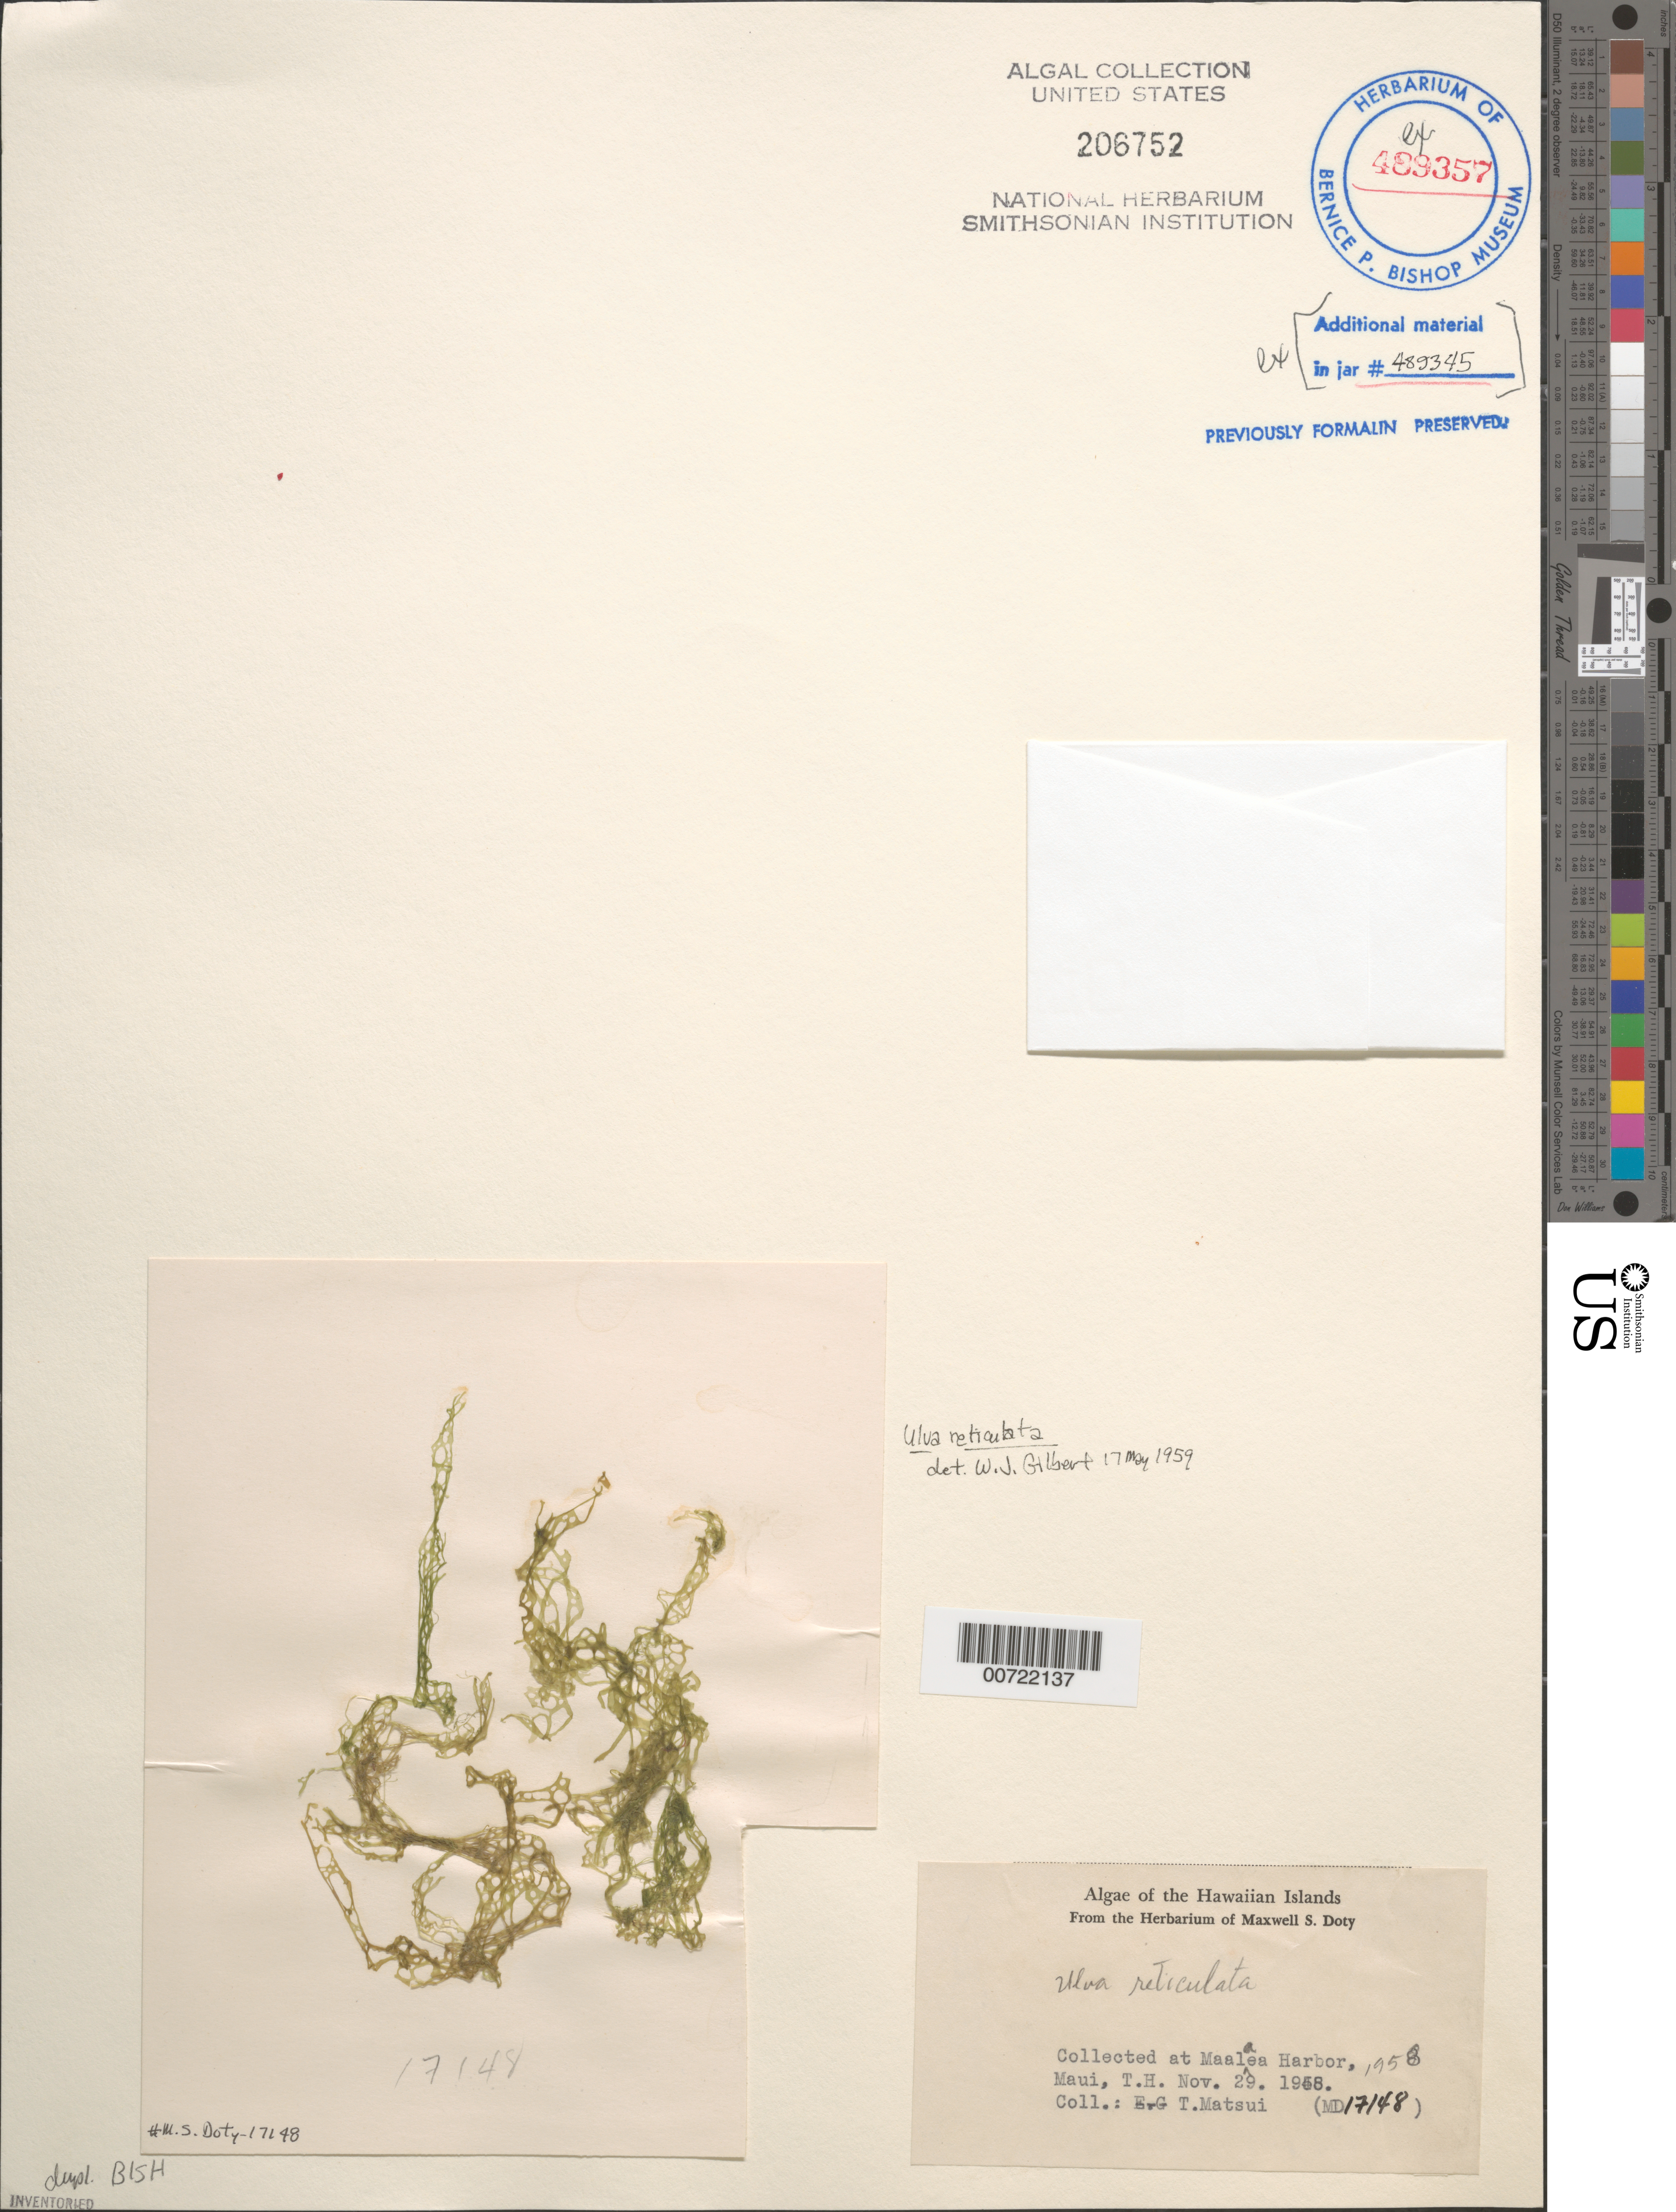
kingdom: Plantae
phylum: Chlorophyta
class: Ulvophyceae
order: Ulvales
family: Ulvaceae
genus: Ulva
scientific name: Ulva reticulata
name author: Forssk.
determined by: Gilbert, W. J.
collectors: T. Matsui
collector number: MSD 17148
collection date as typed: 29 Nov 1958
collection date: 1958-11-29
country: United States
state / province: Hawaii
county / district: Maui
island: Maui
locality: Maalaea Harbor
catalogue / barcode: US 206752